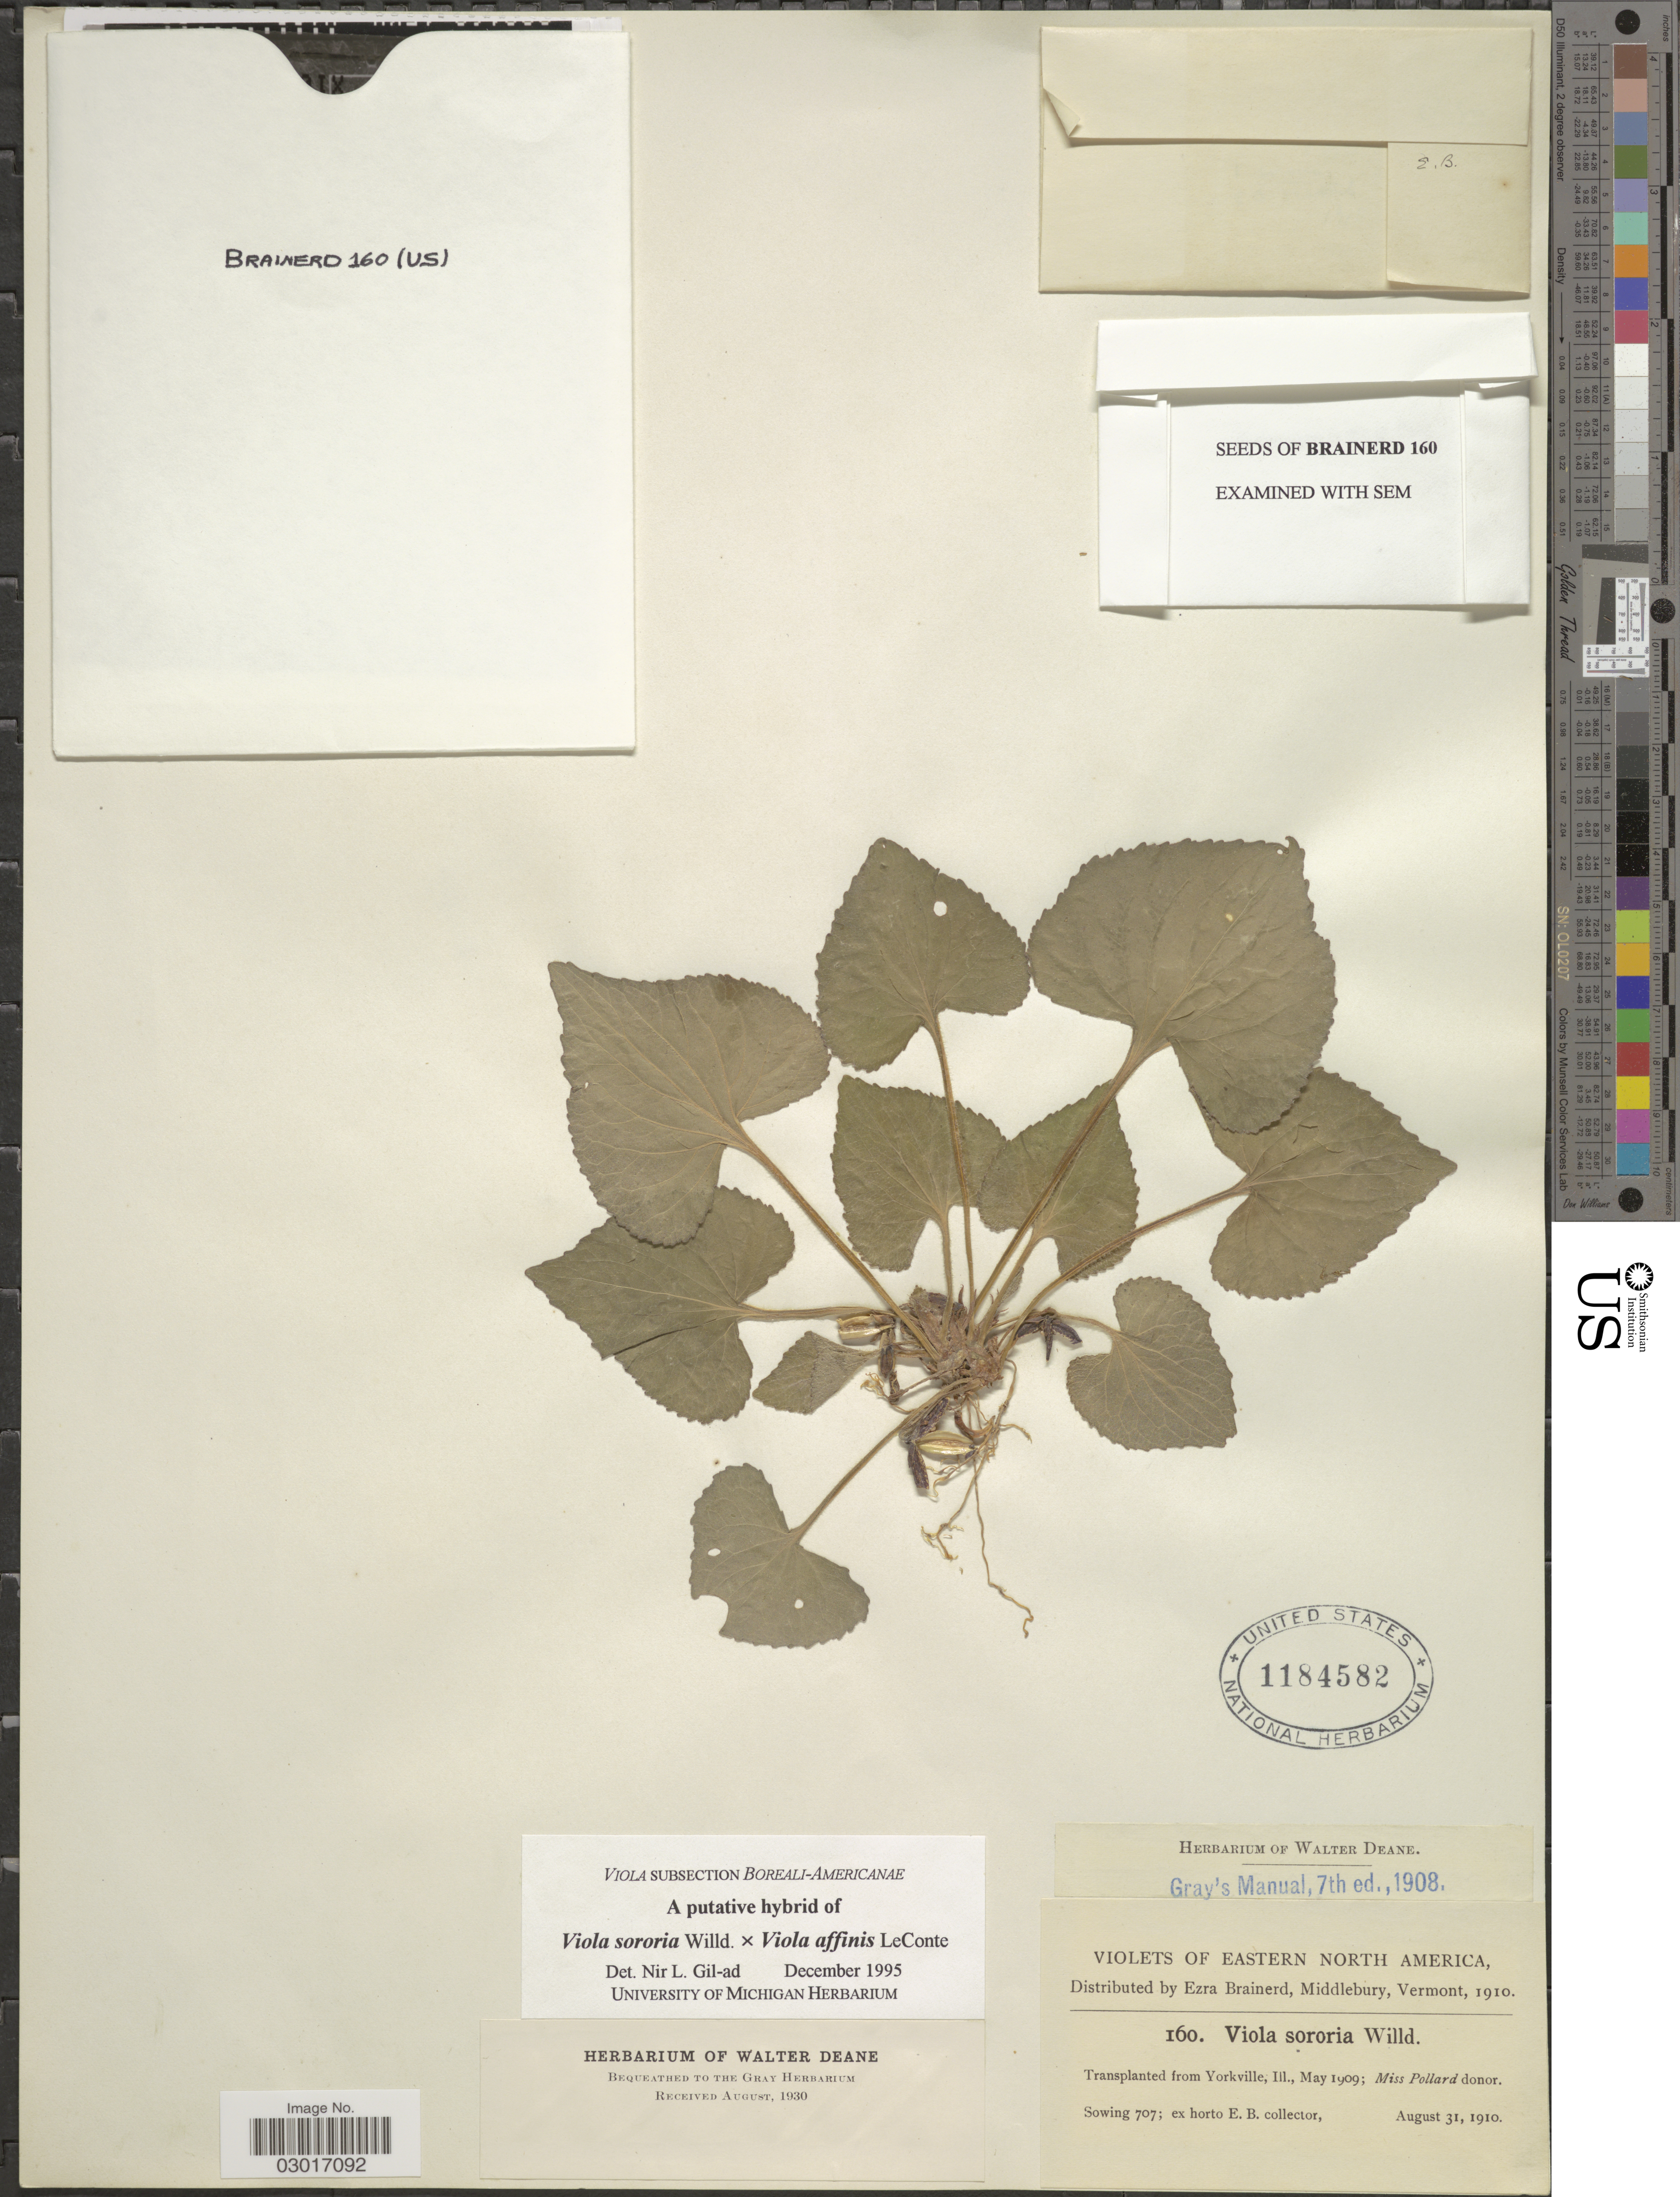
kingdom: Plantae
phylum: Tracheophyta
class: Magnoliopsida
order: Malpighiales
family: Violaceae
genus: Viola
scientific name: Viola sororia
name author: Willd.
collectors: E. Brainerd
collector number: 160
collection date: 1909-05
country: United States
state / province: Illinois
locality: Eastern North America. Transplanted from Yorkville, Ill.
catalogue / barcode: US 1184582